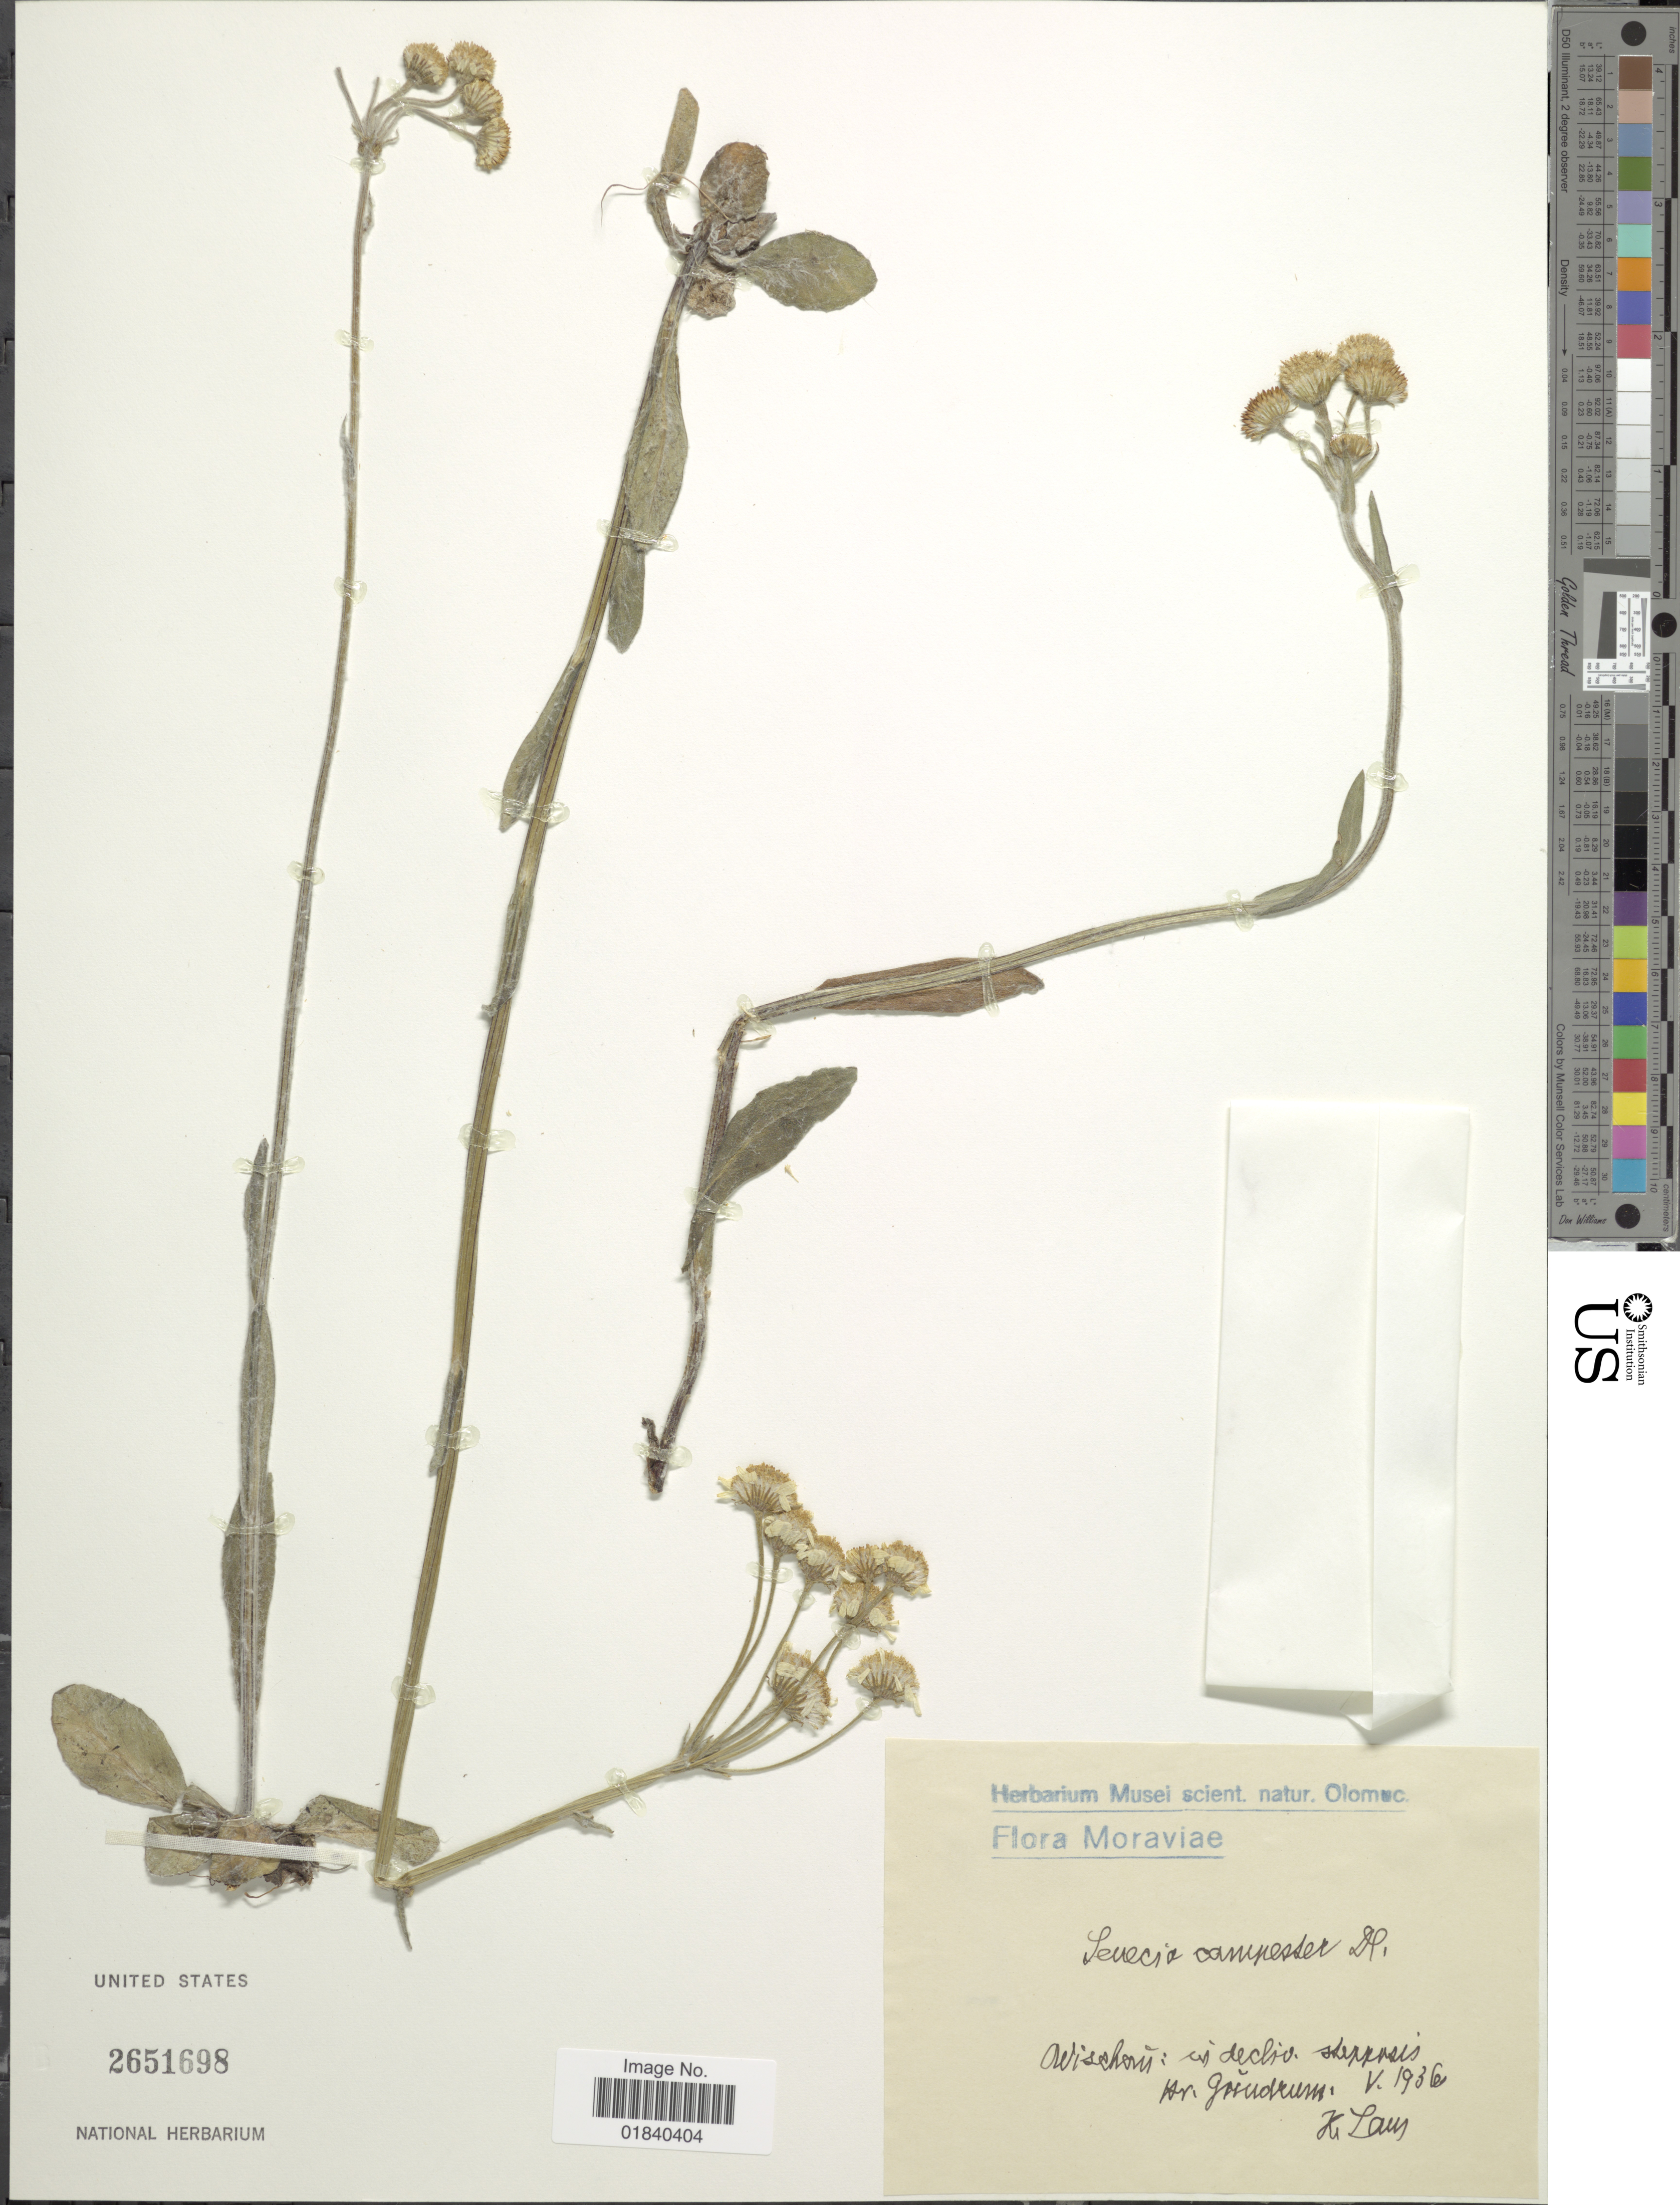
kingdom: Plantae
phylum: Tracheophyta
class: Magnoliopsida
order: Asterales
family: Asteraceae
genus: Senecio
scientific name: Senecio campestris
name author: DC.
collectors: H. Laus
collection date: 1936-05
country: Czechia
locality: Moraviae. Wischen: in Decliv. Heppsis pr. Grudrum. [interpreted]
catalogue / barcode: US 2651698